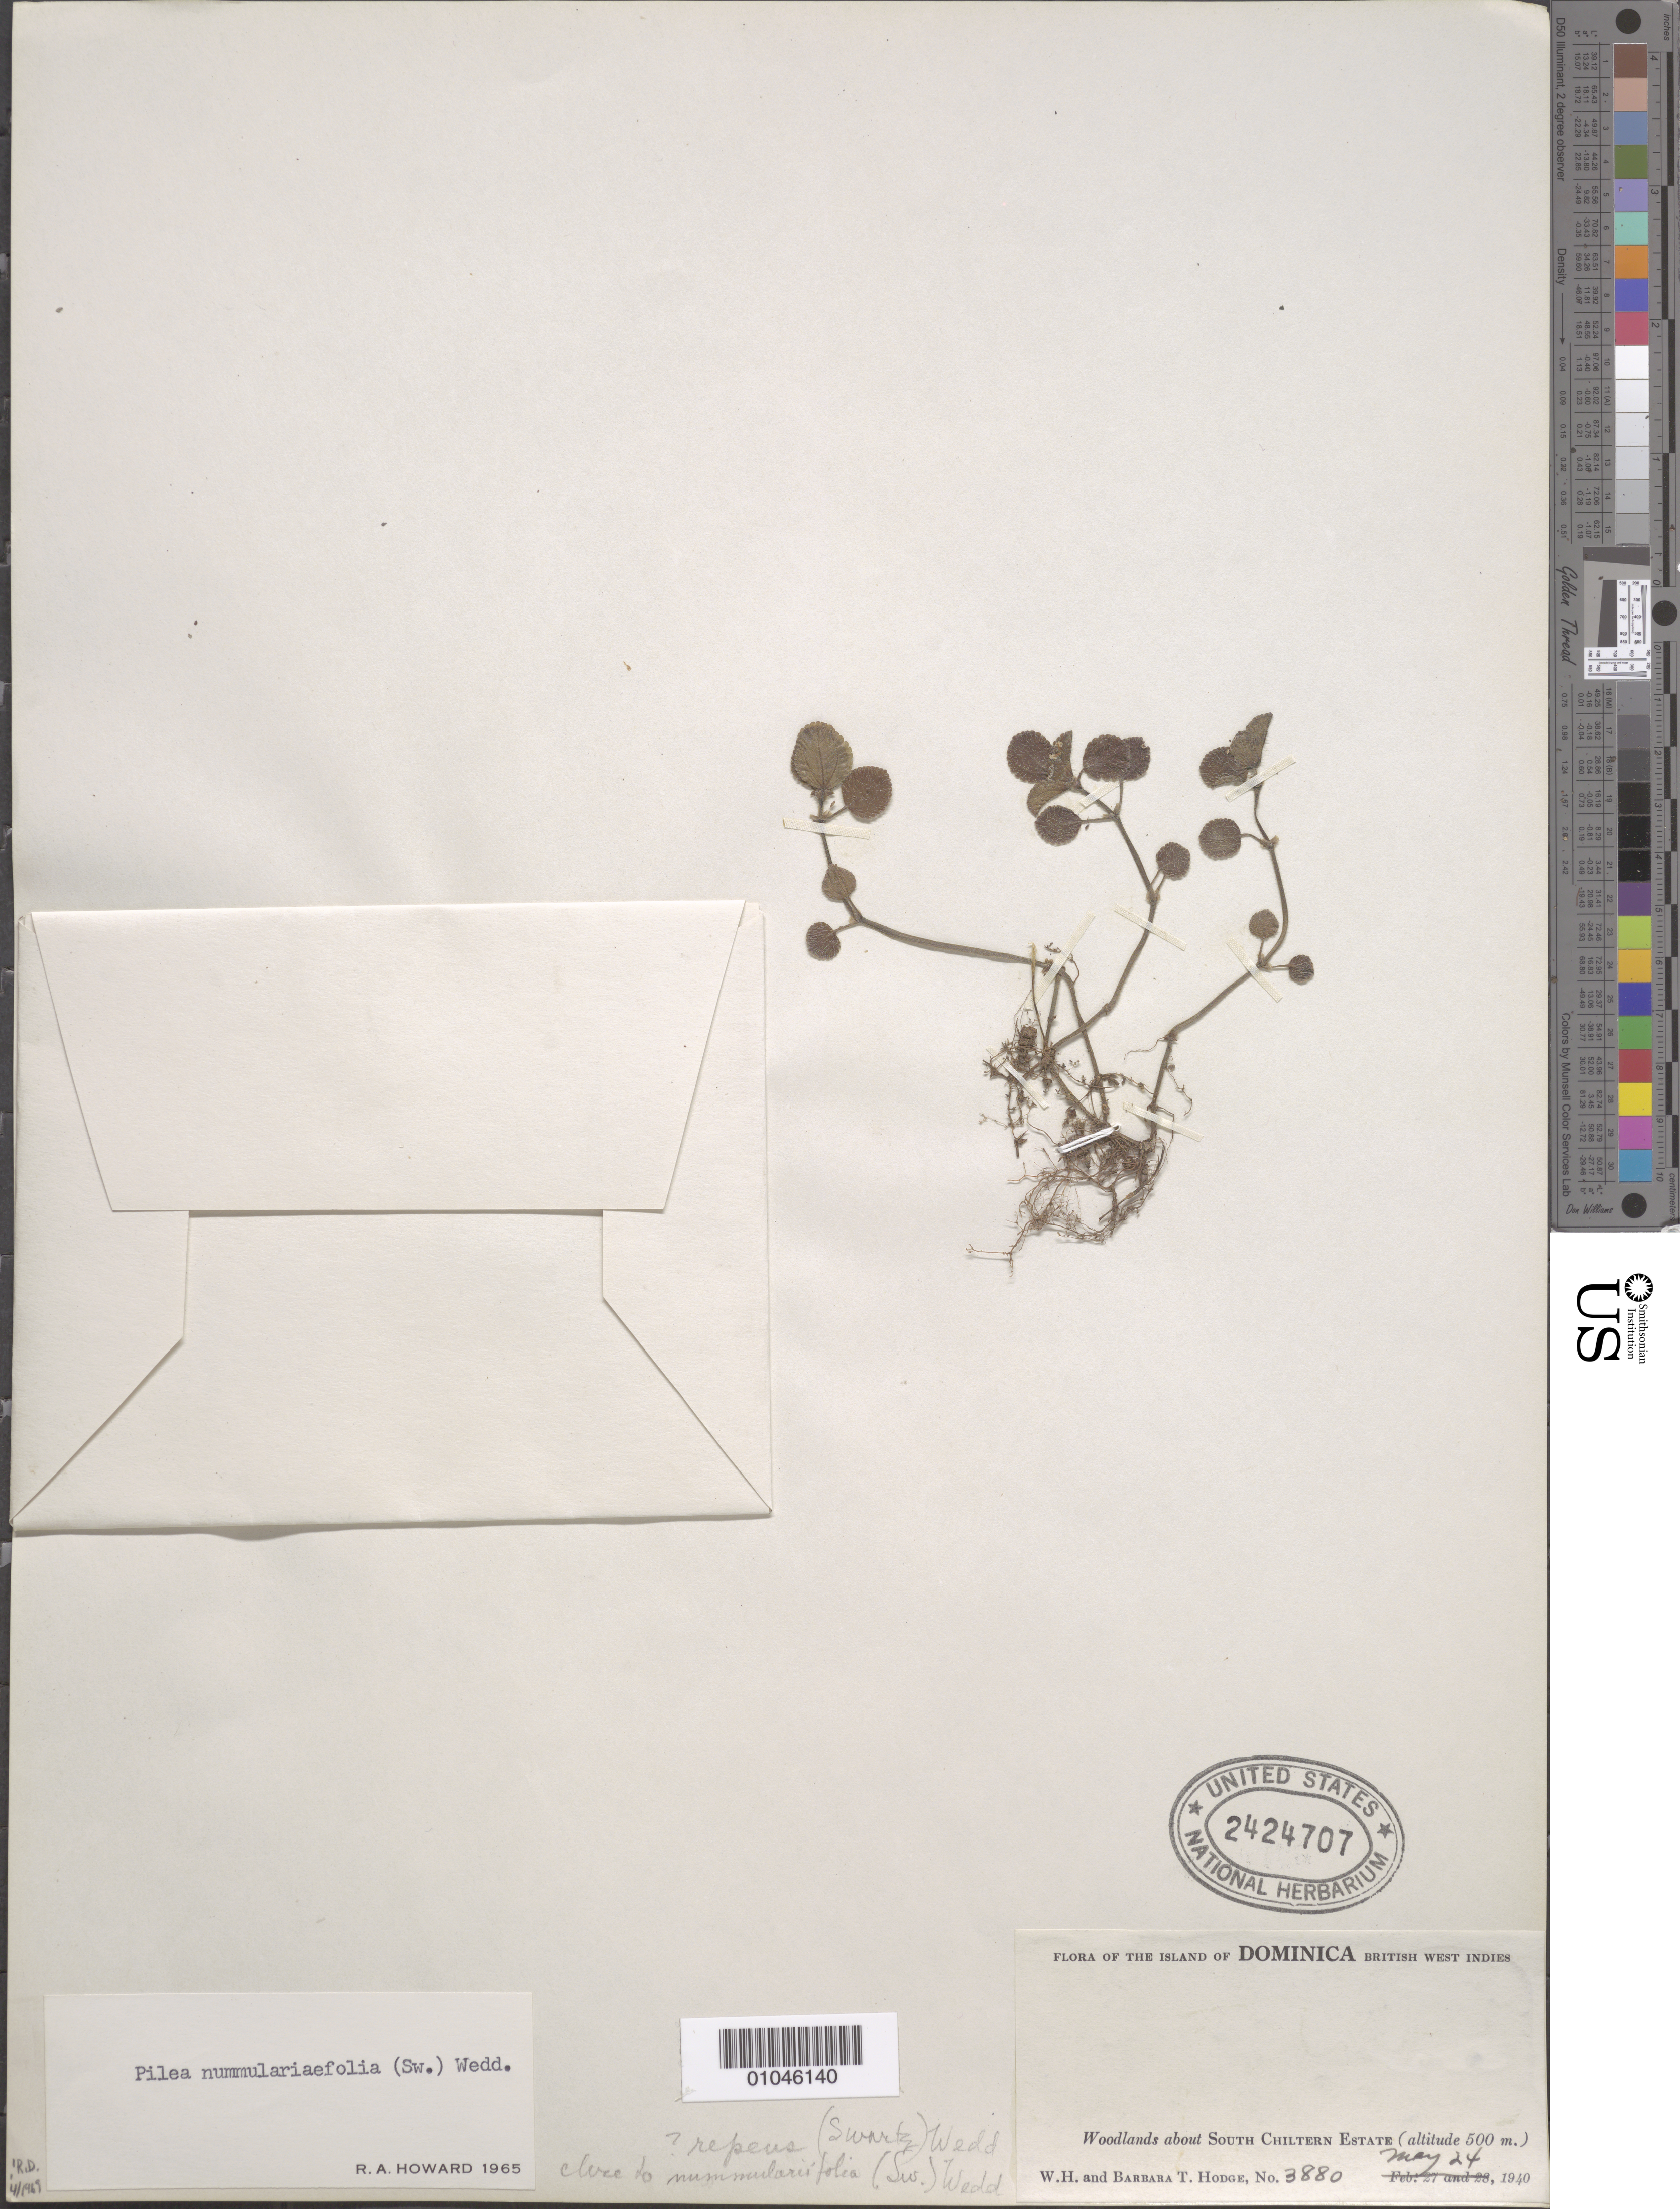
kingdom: Plantae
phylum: Tracheophyta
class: Magnoliopsida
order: Rosales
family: Urticaceae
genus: Pilea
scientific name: Pilea nummularifolia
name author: (Sw.) Wedd.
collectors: B. Hodge & W. Hodge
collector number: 3880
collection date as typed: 24 May 1940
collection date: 1940-05-24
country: Dominica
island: Dominica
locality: Woodlands about S Chiltern Estate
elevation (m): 500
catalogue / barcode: US 2424707